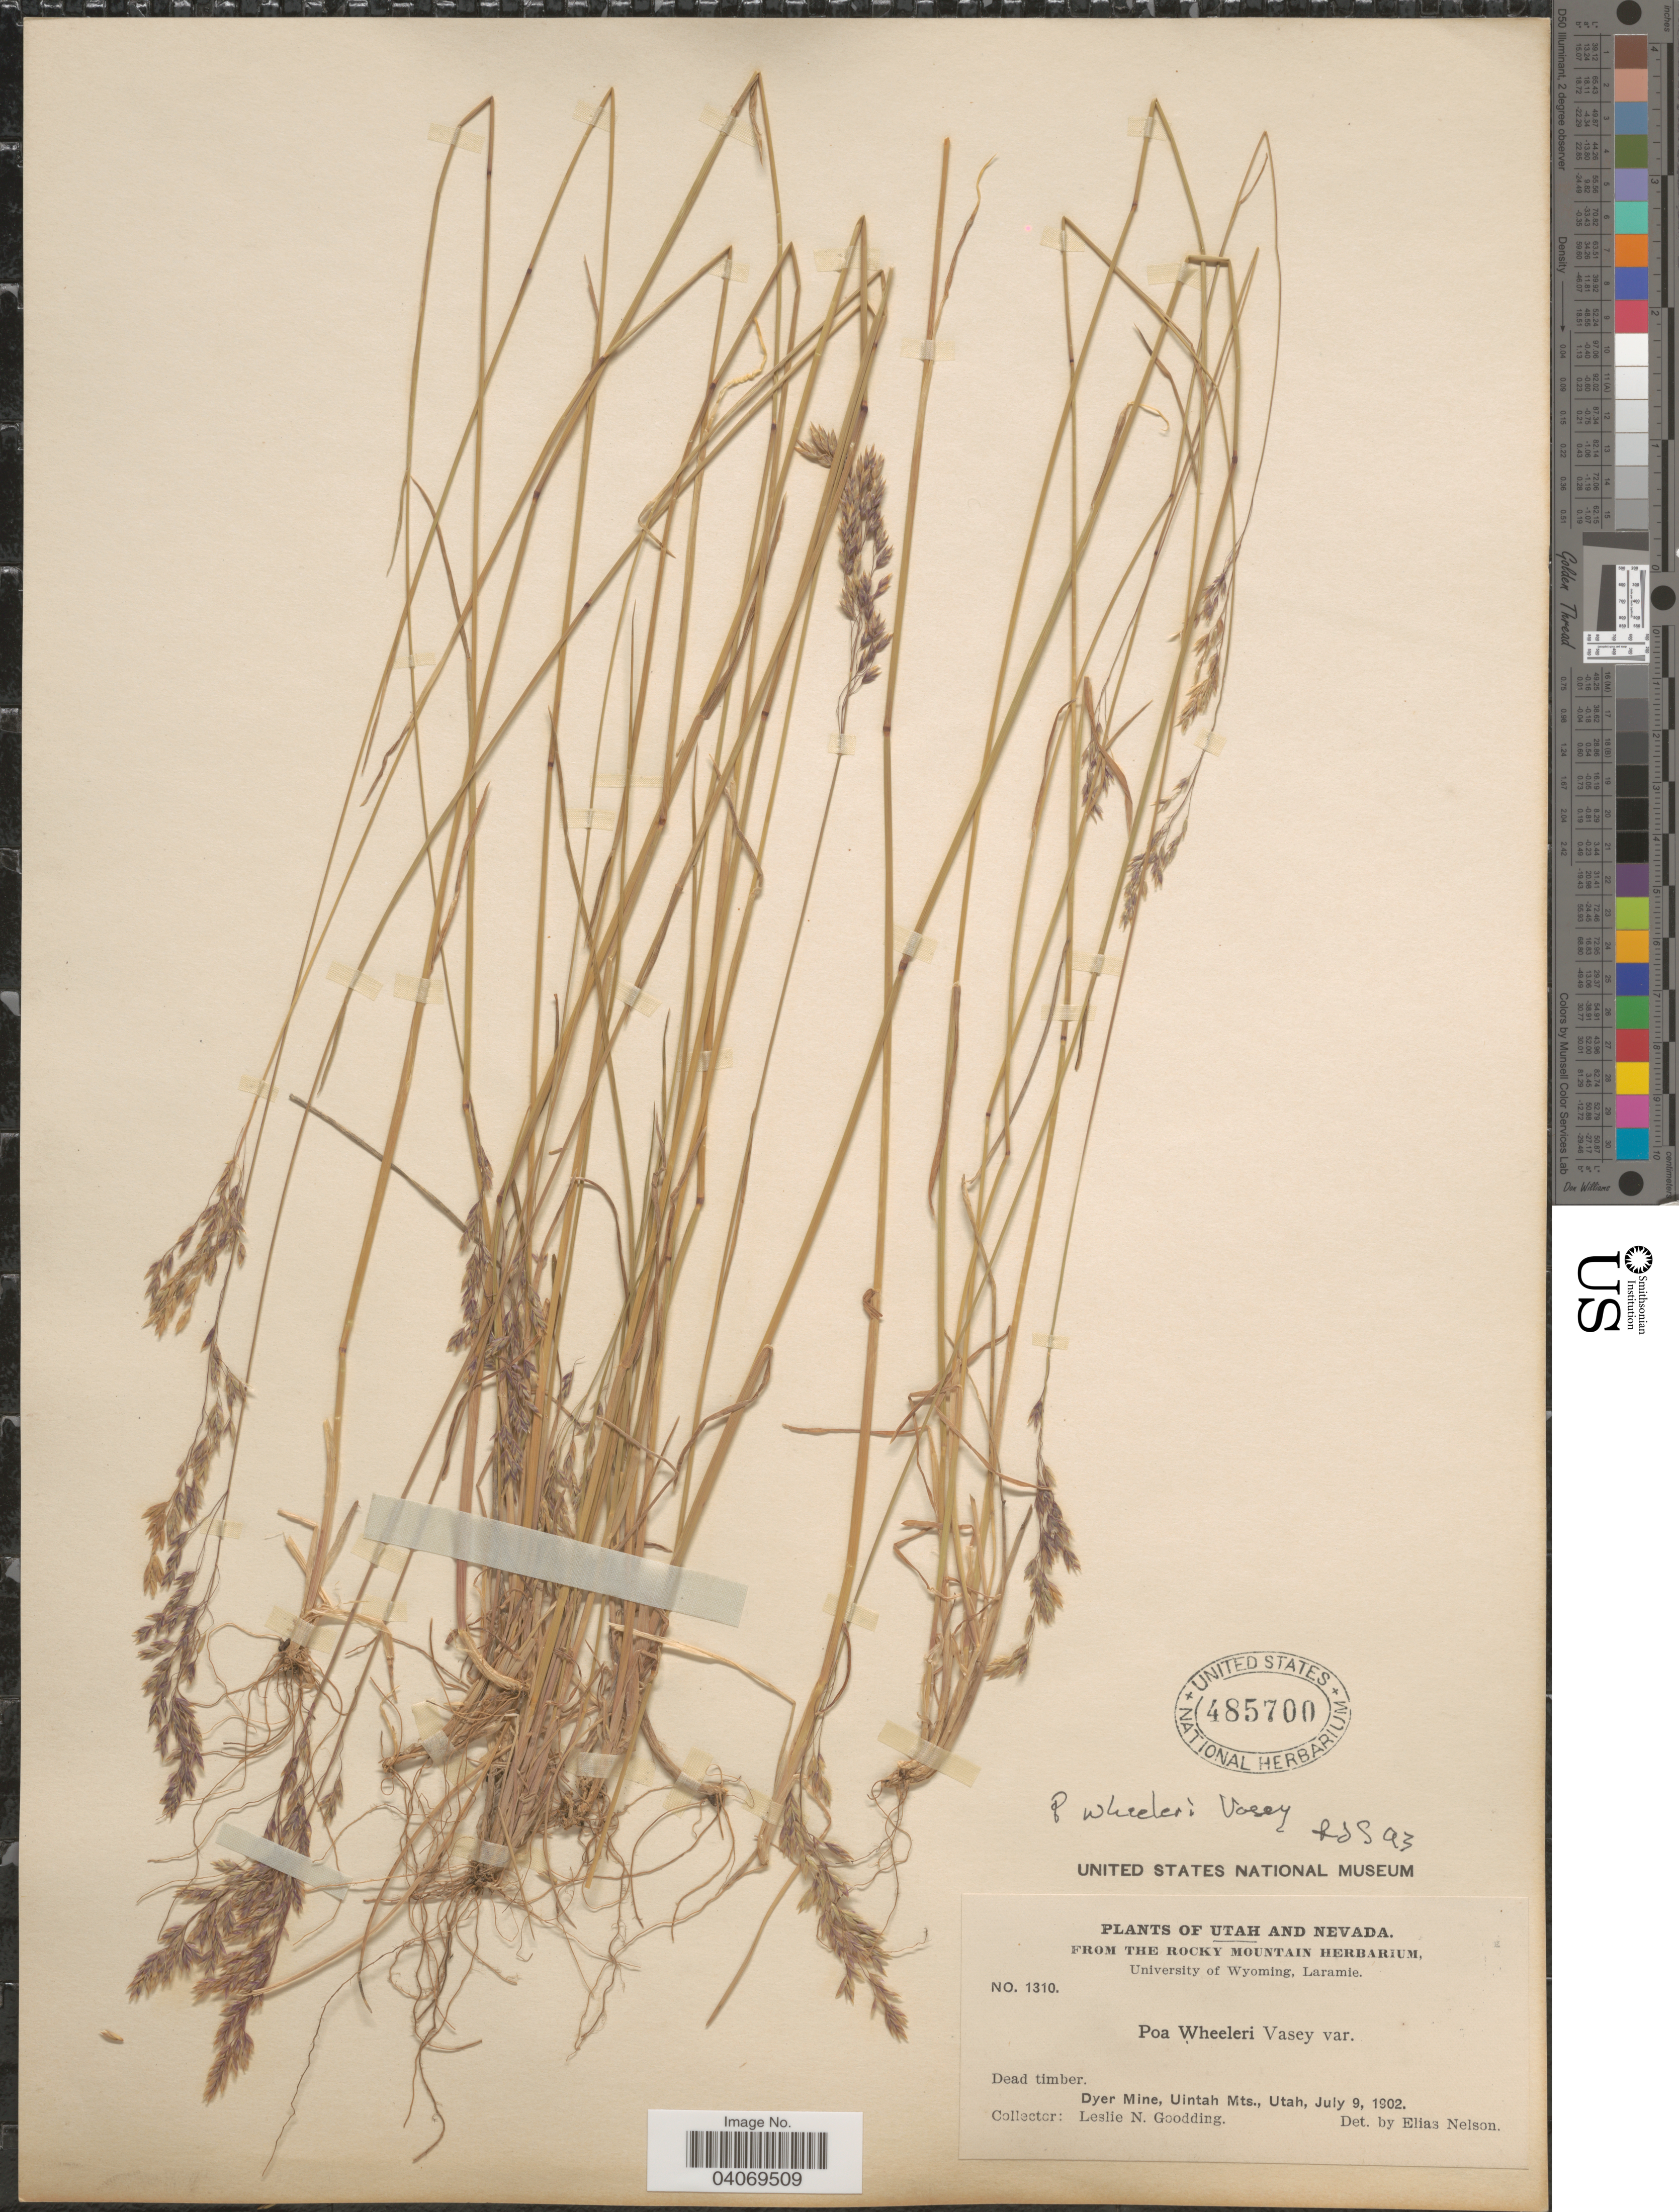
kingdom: Plantae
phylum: Tracheophyta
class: Liliopsida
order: Poales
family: Poaceae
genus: Poa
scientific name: Poa wheeleri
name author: Vasey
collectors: L. N. Goodding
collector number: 1310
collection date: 1902-07-09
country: United States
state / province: Utah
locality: Dead timber. Dyer Mine, Uintah Mts.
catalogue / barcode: US 485700